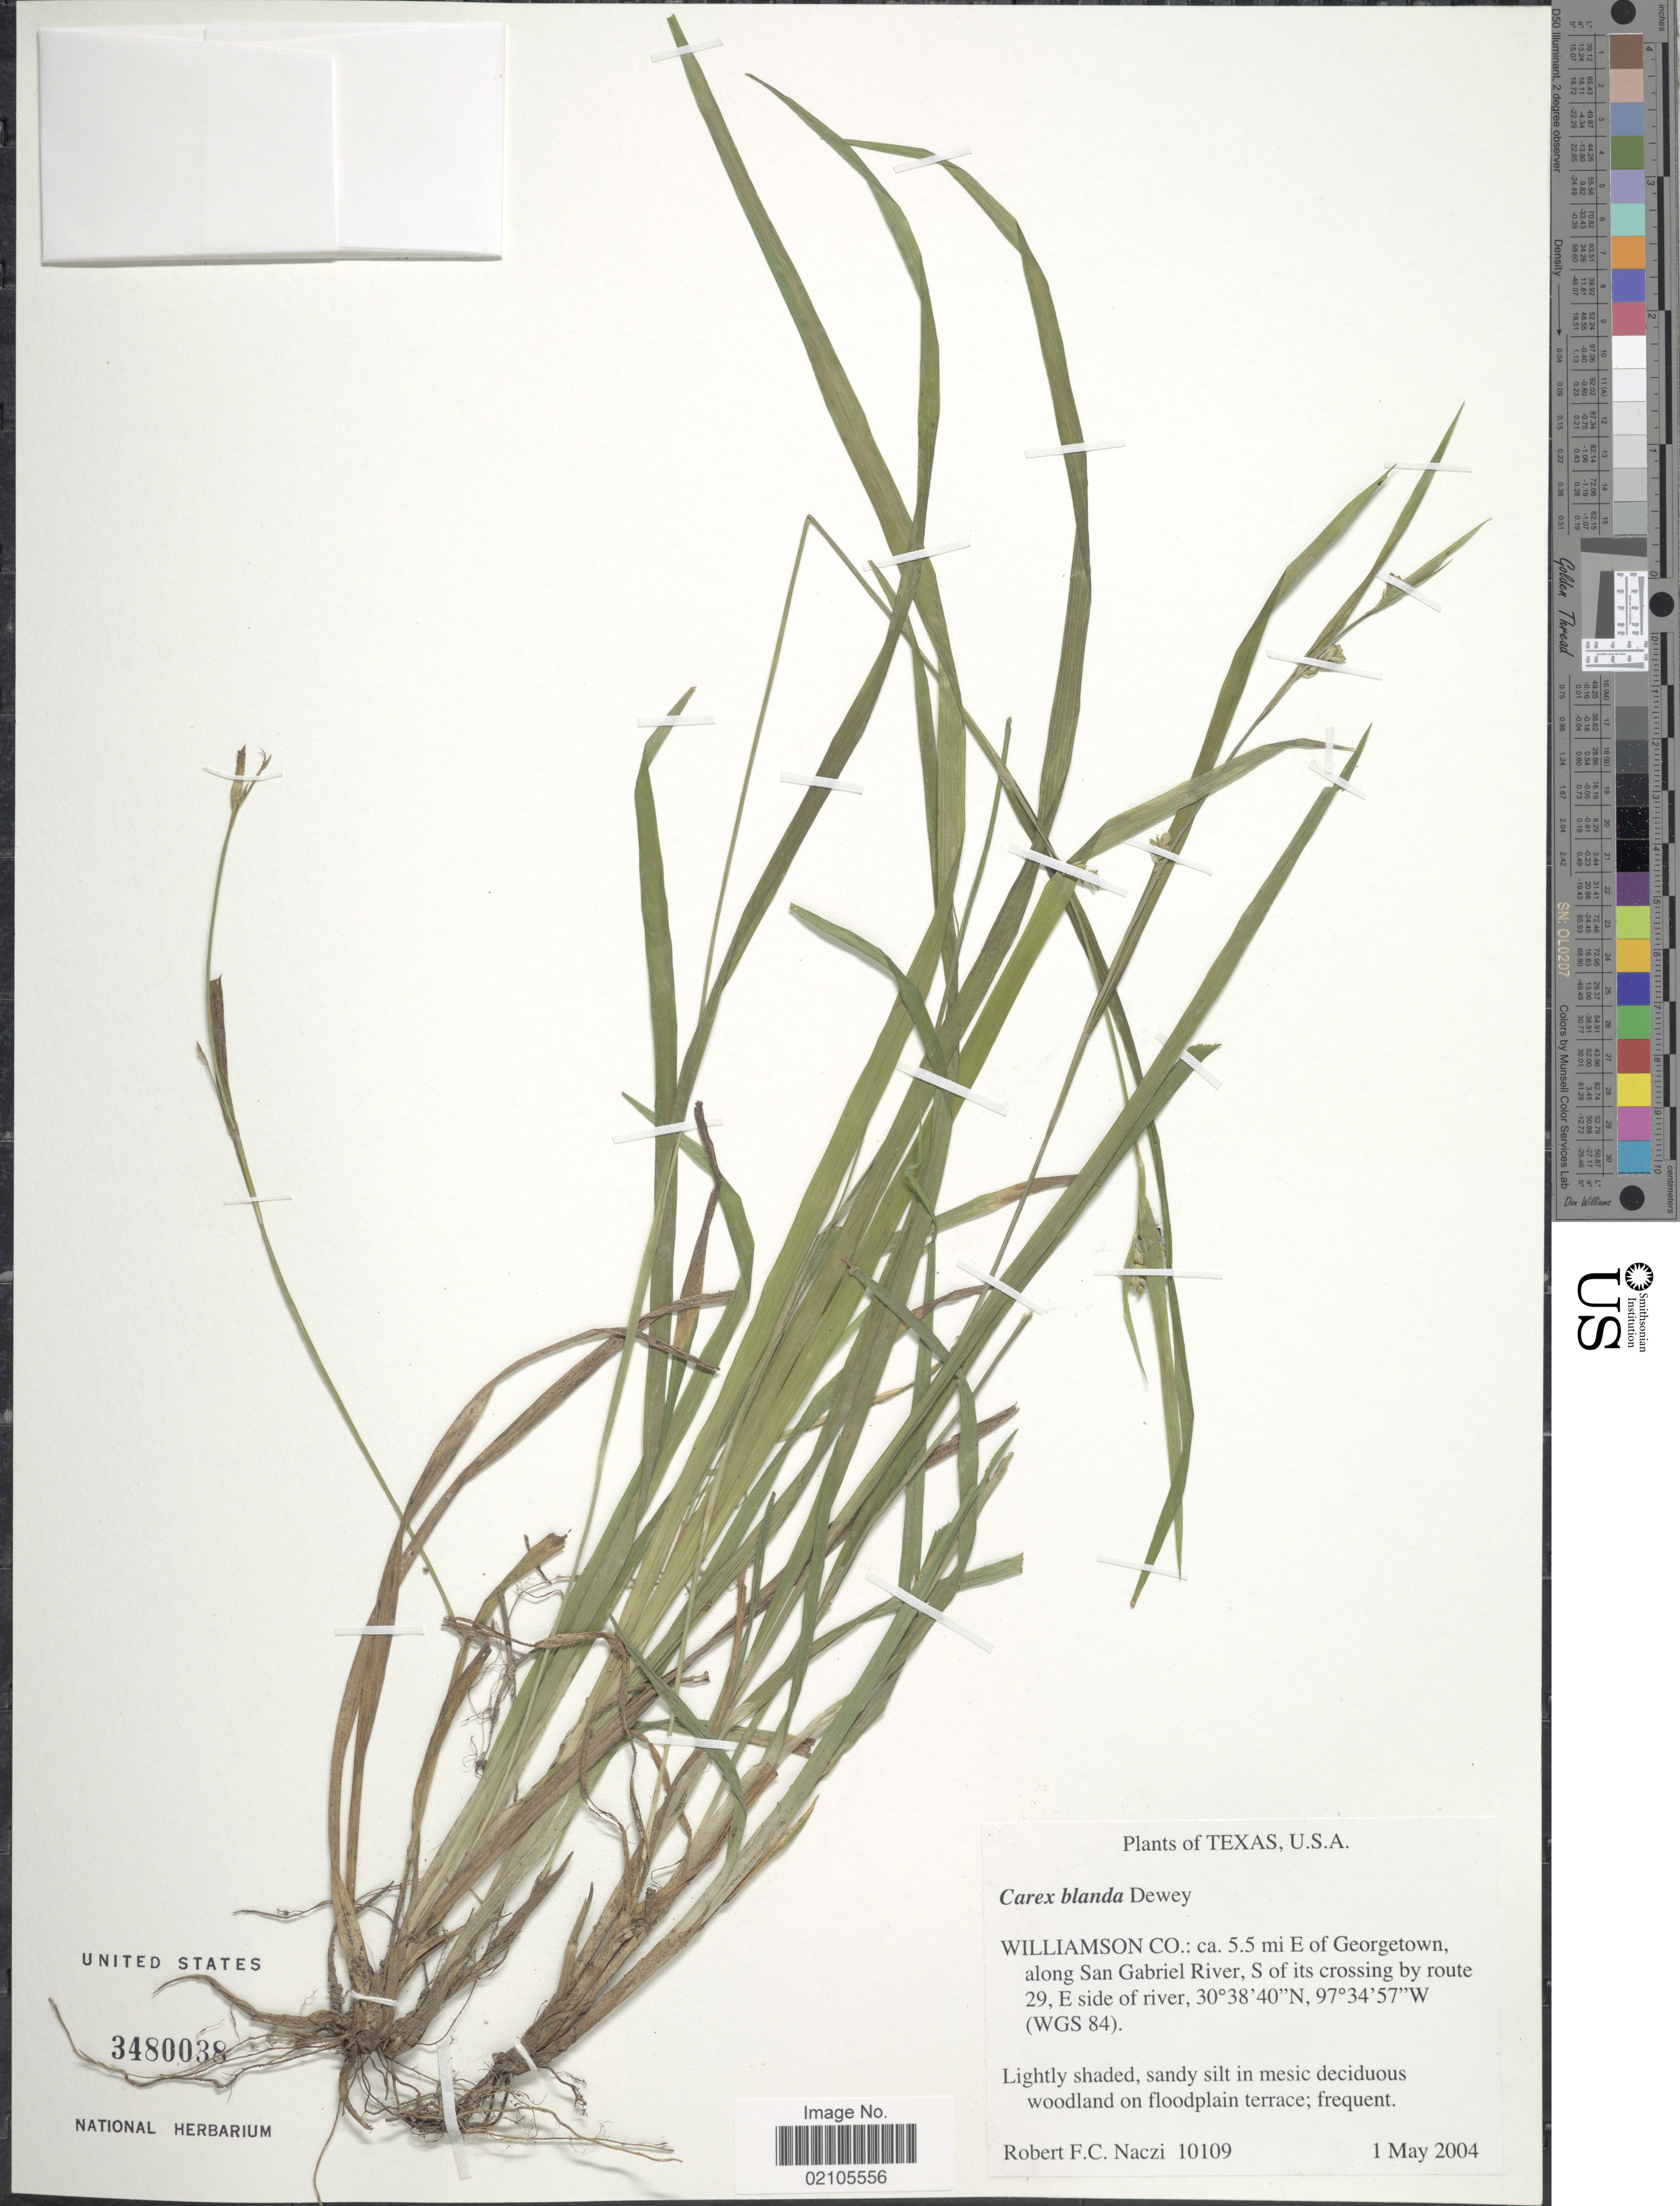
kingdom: Plantae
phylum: Tracheophyta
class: Liliopsida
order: Poales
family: Cyperaceae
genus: Carex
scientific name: Carex blanda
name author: Dewey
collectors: R. F. C. Naczi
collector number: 10109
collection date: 2004-05-01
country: United States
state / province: Texas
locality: Williamson Co.: 5.5 mi E of Georgetown, along San Gabriel River, S of its crossing by route 29, E side of River (WGS 84)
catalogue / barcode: US 3480038